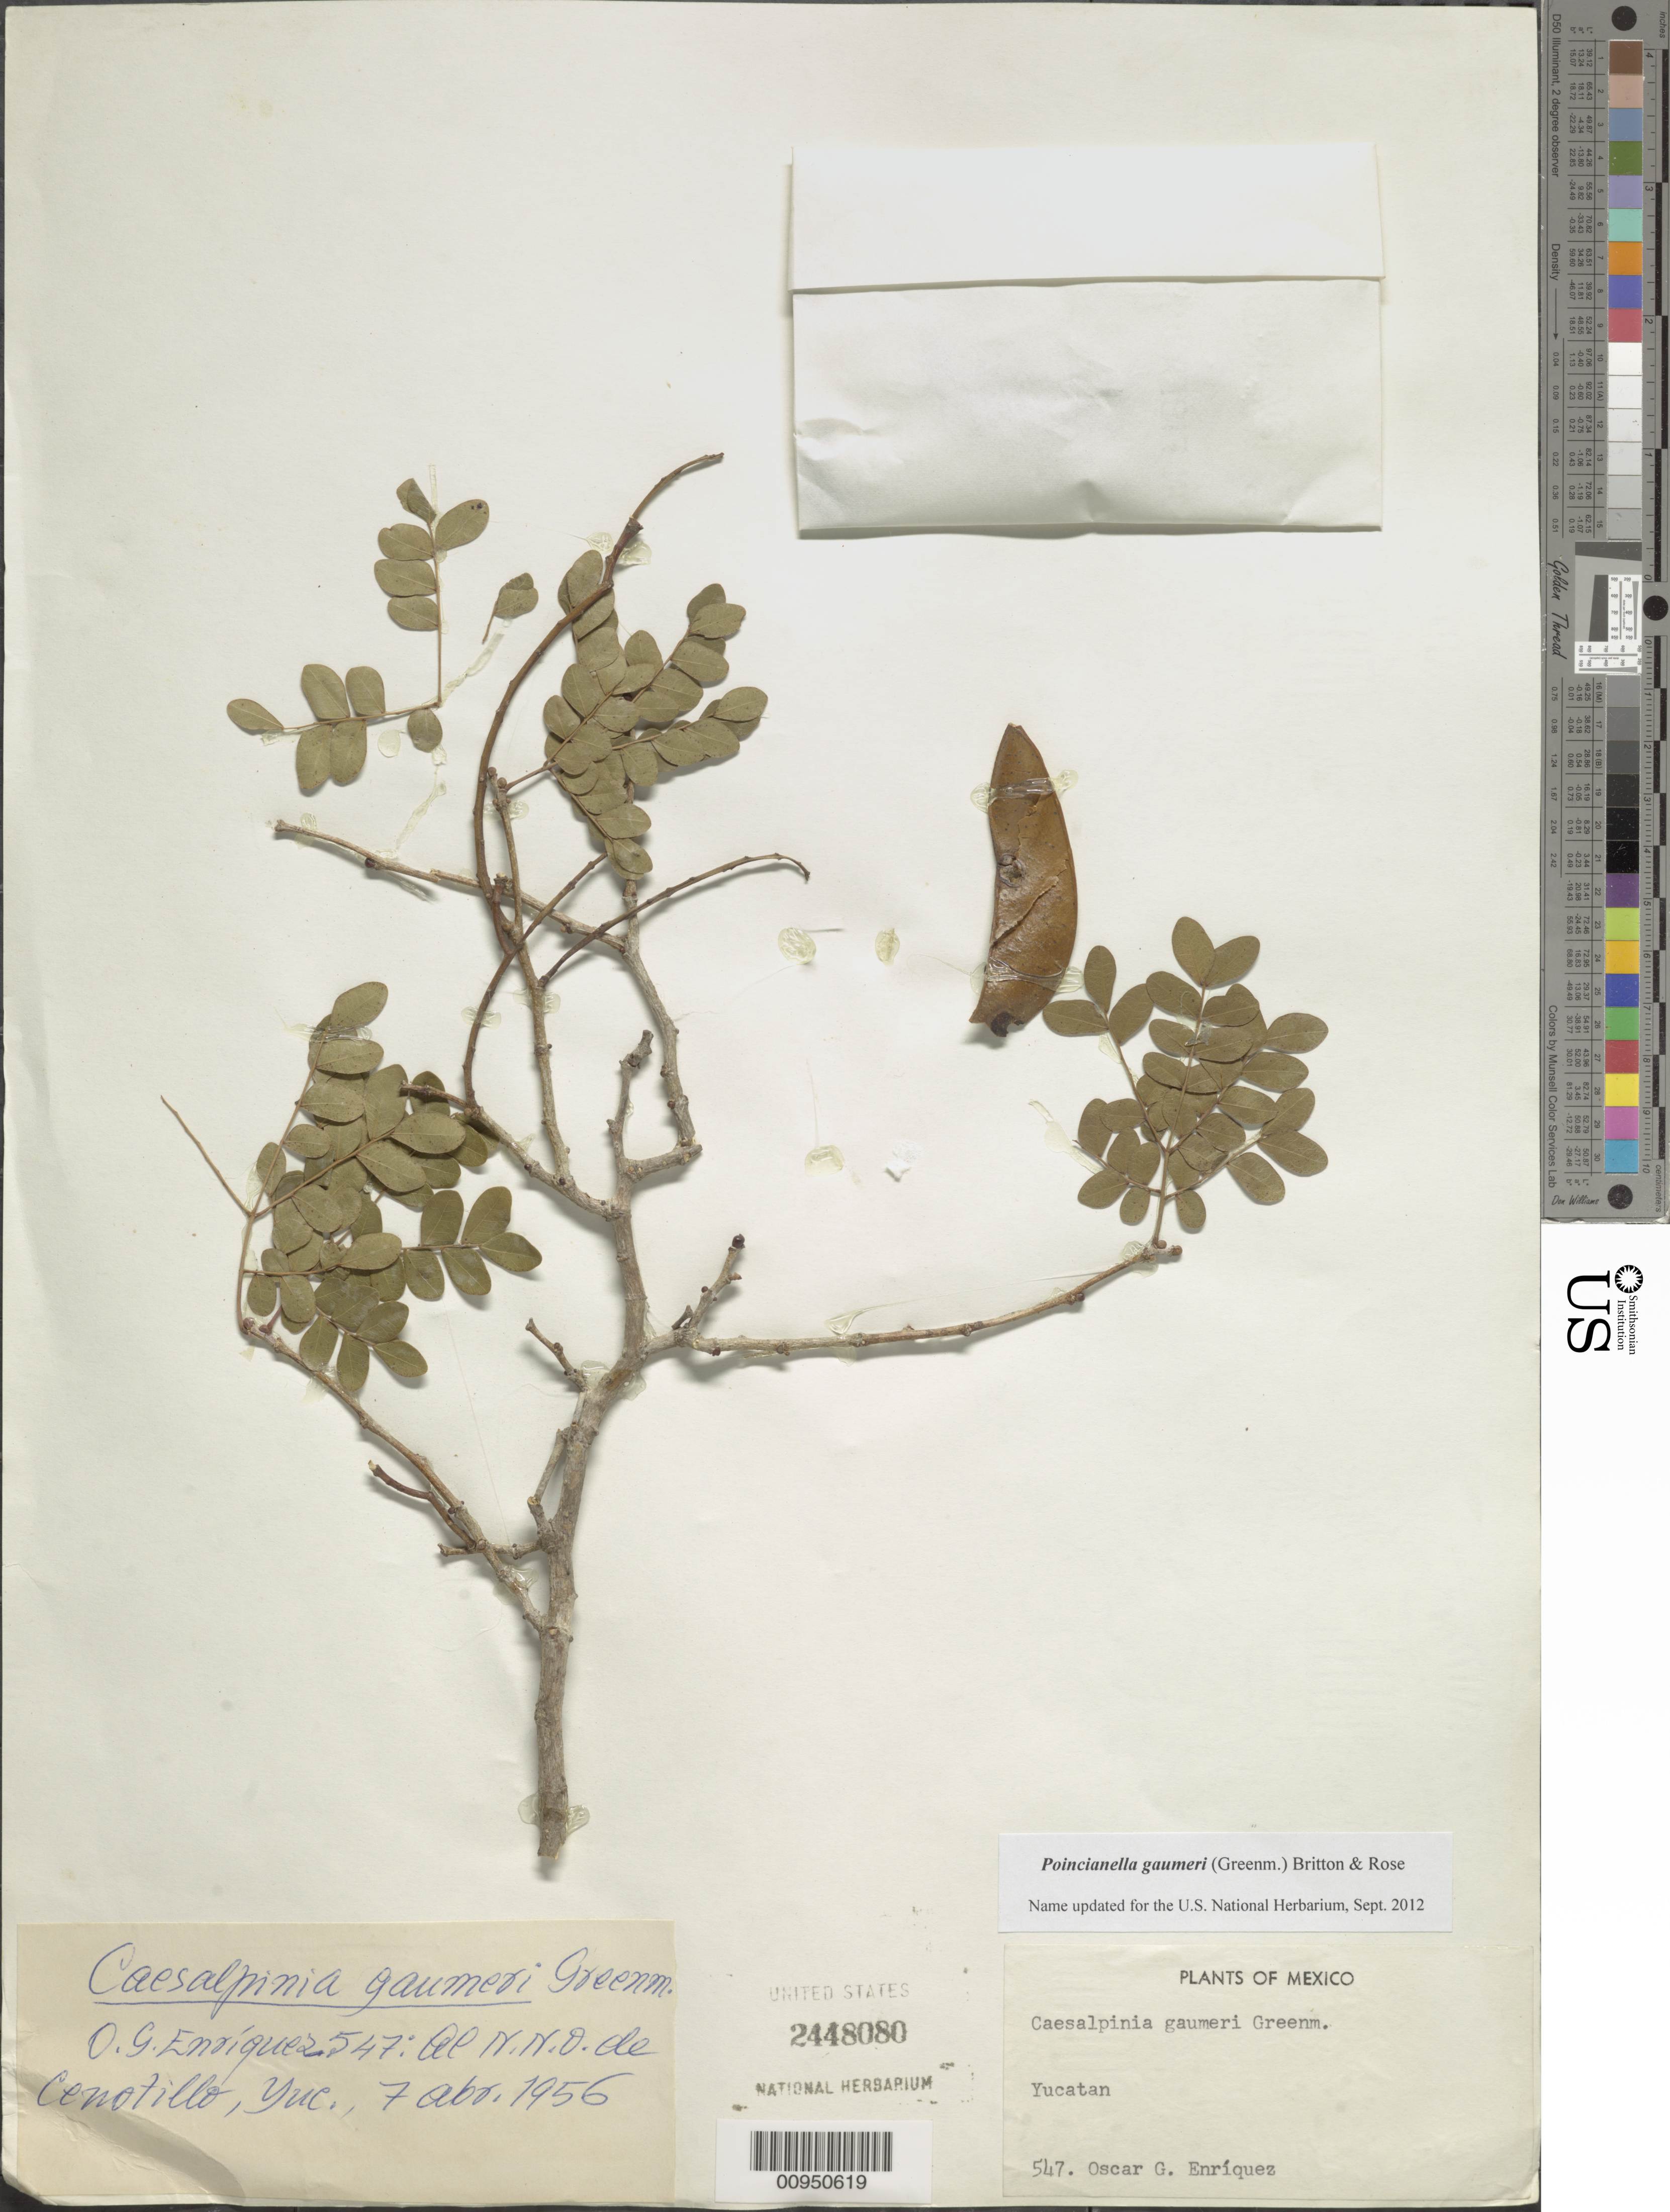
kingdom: Plantae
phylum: Tracheophyta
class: Magnoliopsida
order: Fabales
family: Fabaceae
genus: Cenostigma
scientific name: Cenostigma gaumeri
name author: (Greenm.) Gagnon & G.P. Lewis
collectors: O. Enriquez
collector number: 547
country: Mexico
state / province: Yucatán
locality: NNE of Cenotillo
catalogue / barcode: US 2448080